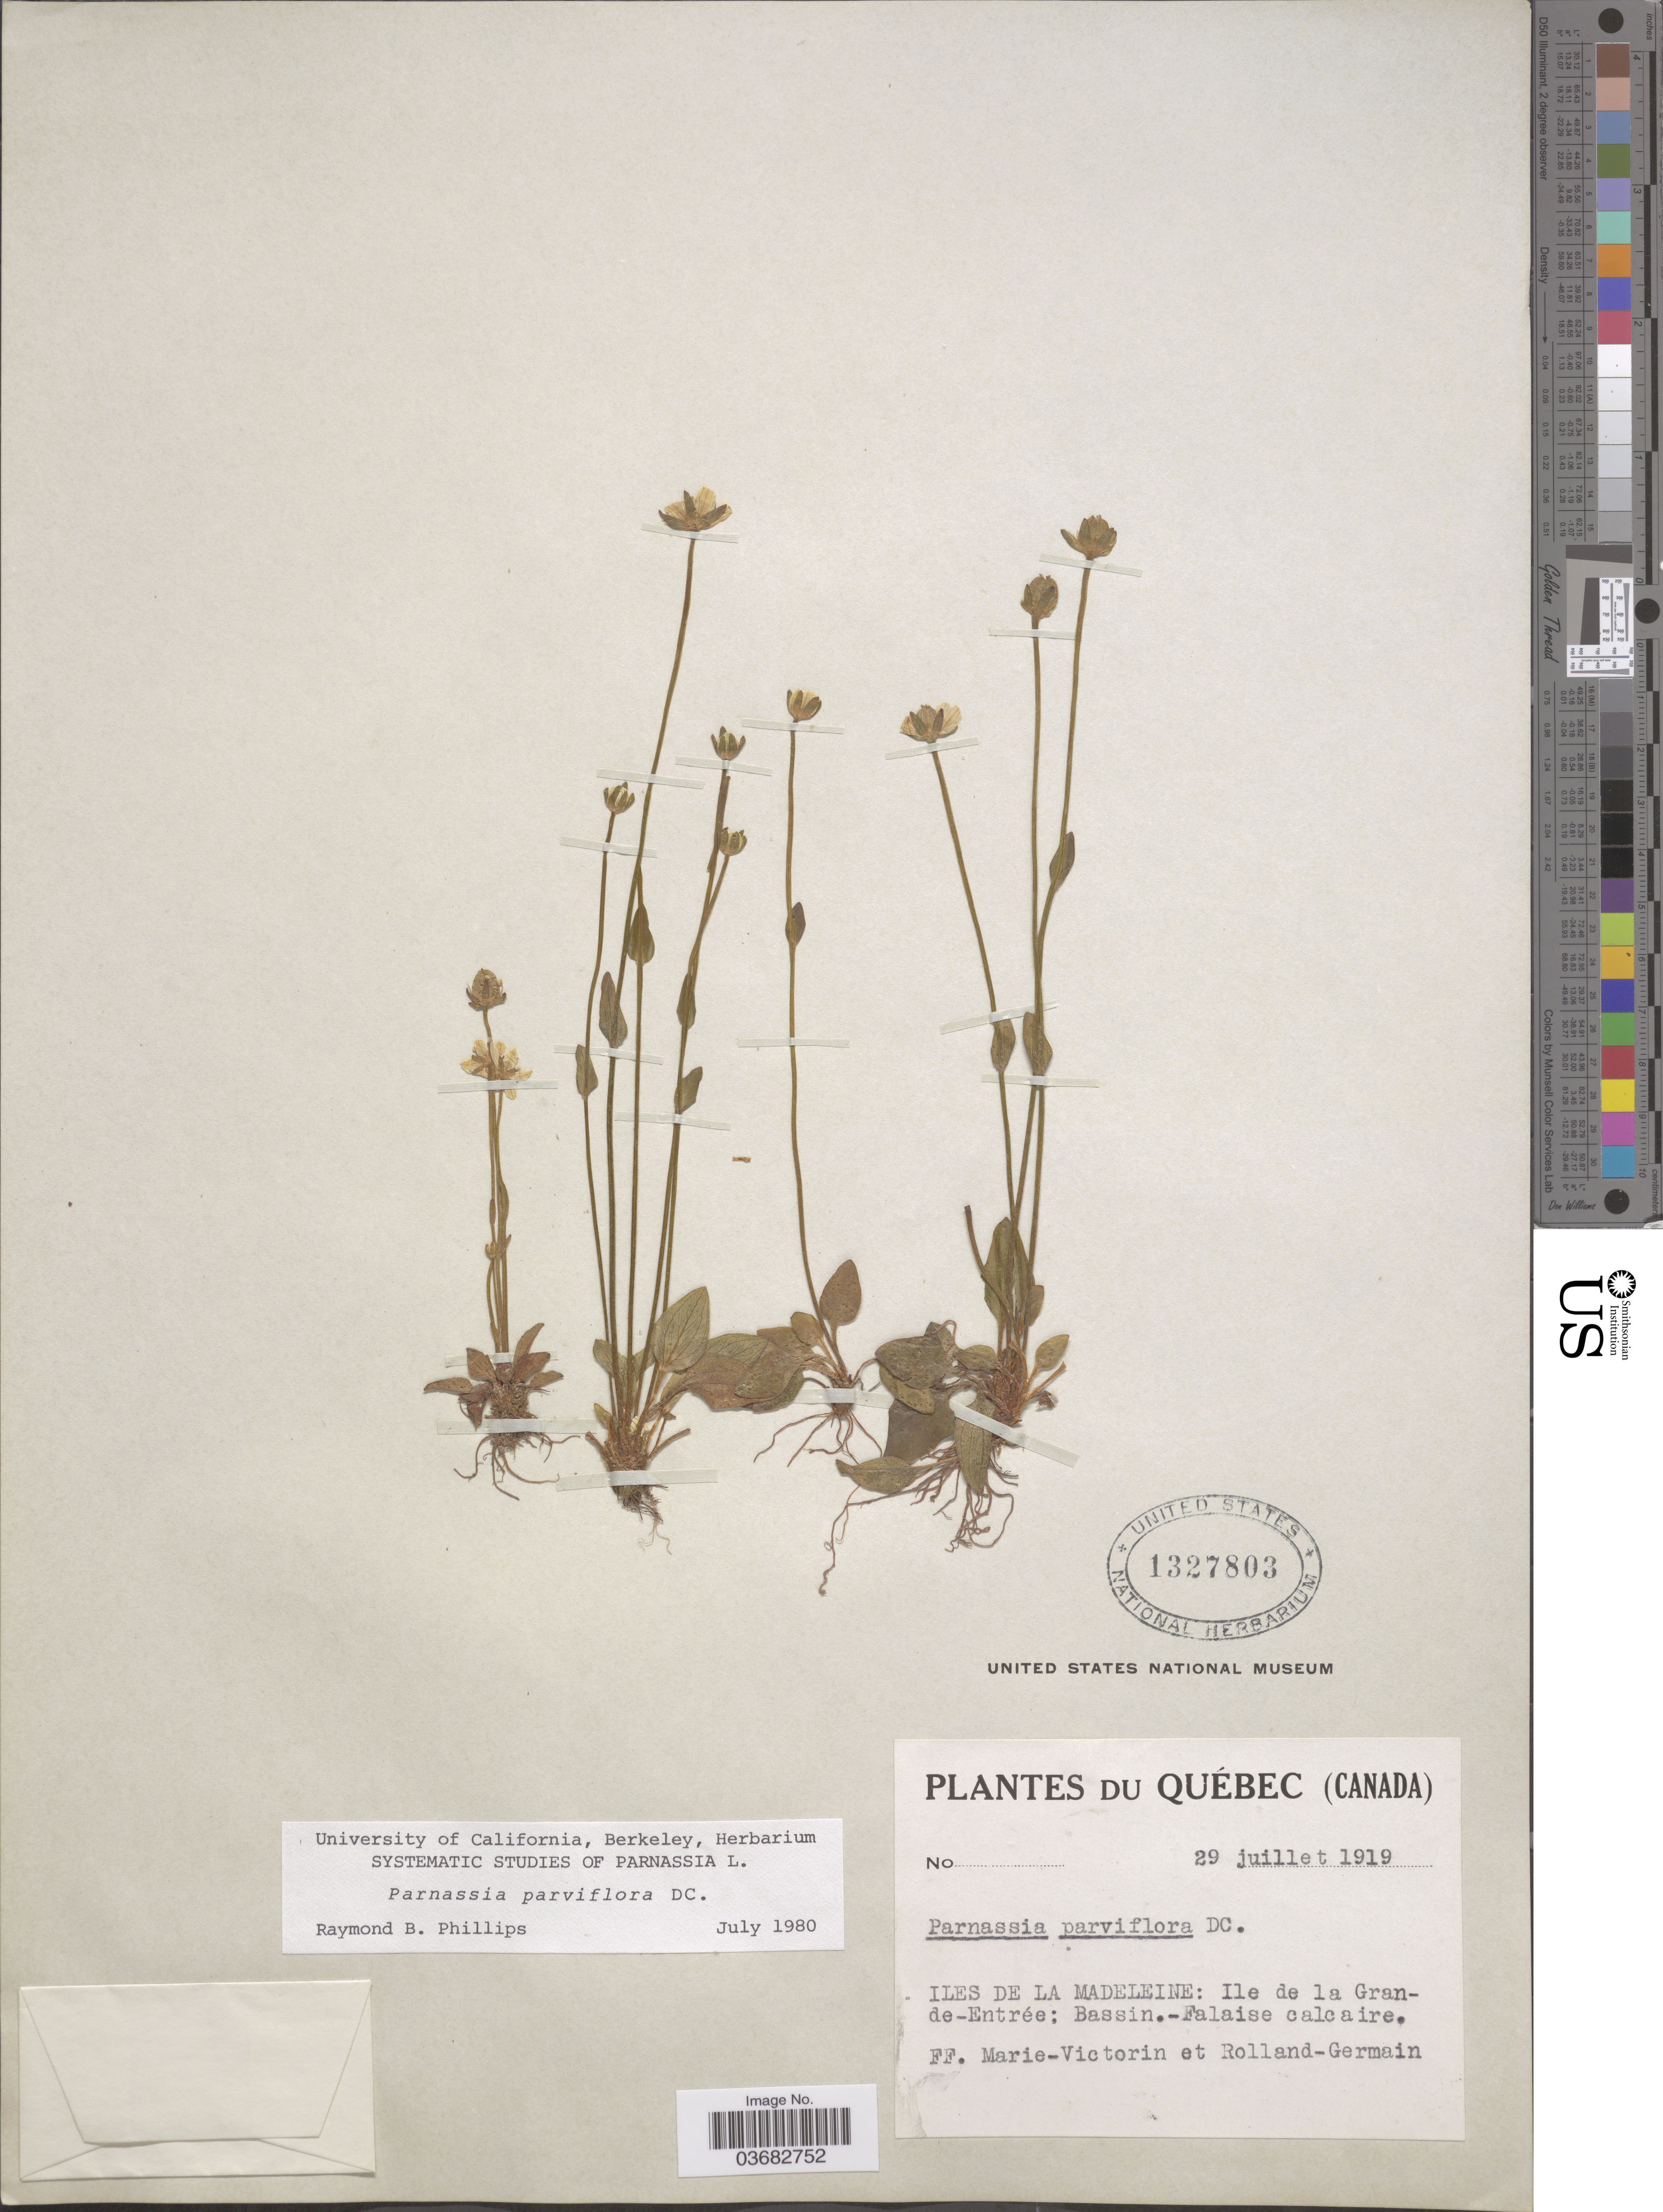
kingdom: Plantae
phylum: Tracheophyta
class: Magnoliopsida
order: Celastrales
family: Parnassiaceae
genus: Parnassia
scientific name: Parnassia parviflora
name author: DC.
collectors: F. Marie-Victorin & Rolland-Germain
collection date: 1919-07-29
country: Canada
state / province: Quebec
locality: Québec. Iles de La Madeleine: Ile de la Grande-Entrée: Bassin.-Falaise calcaire.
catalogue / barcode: US 1327803